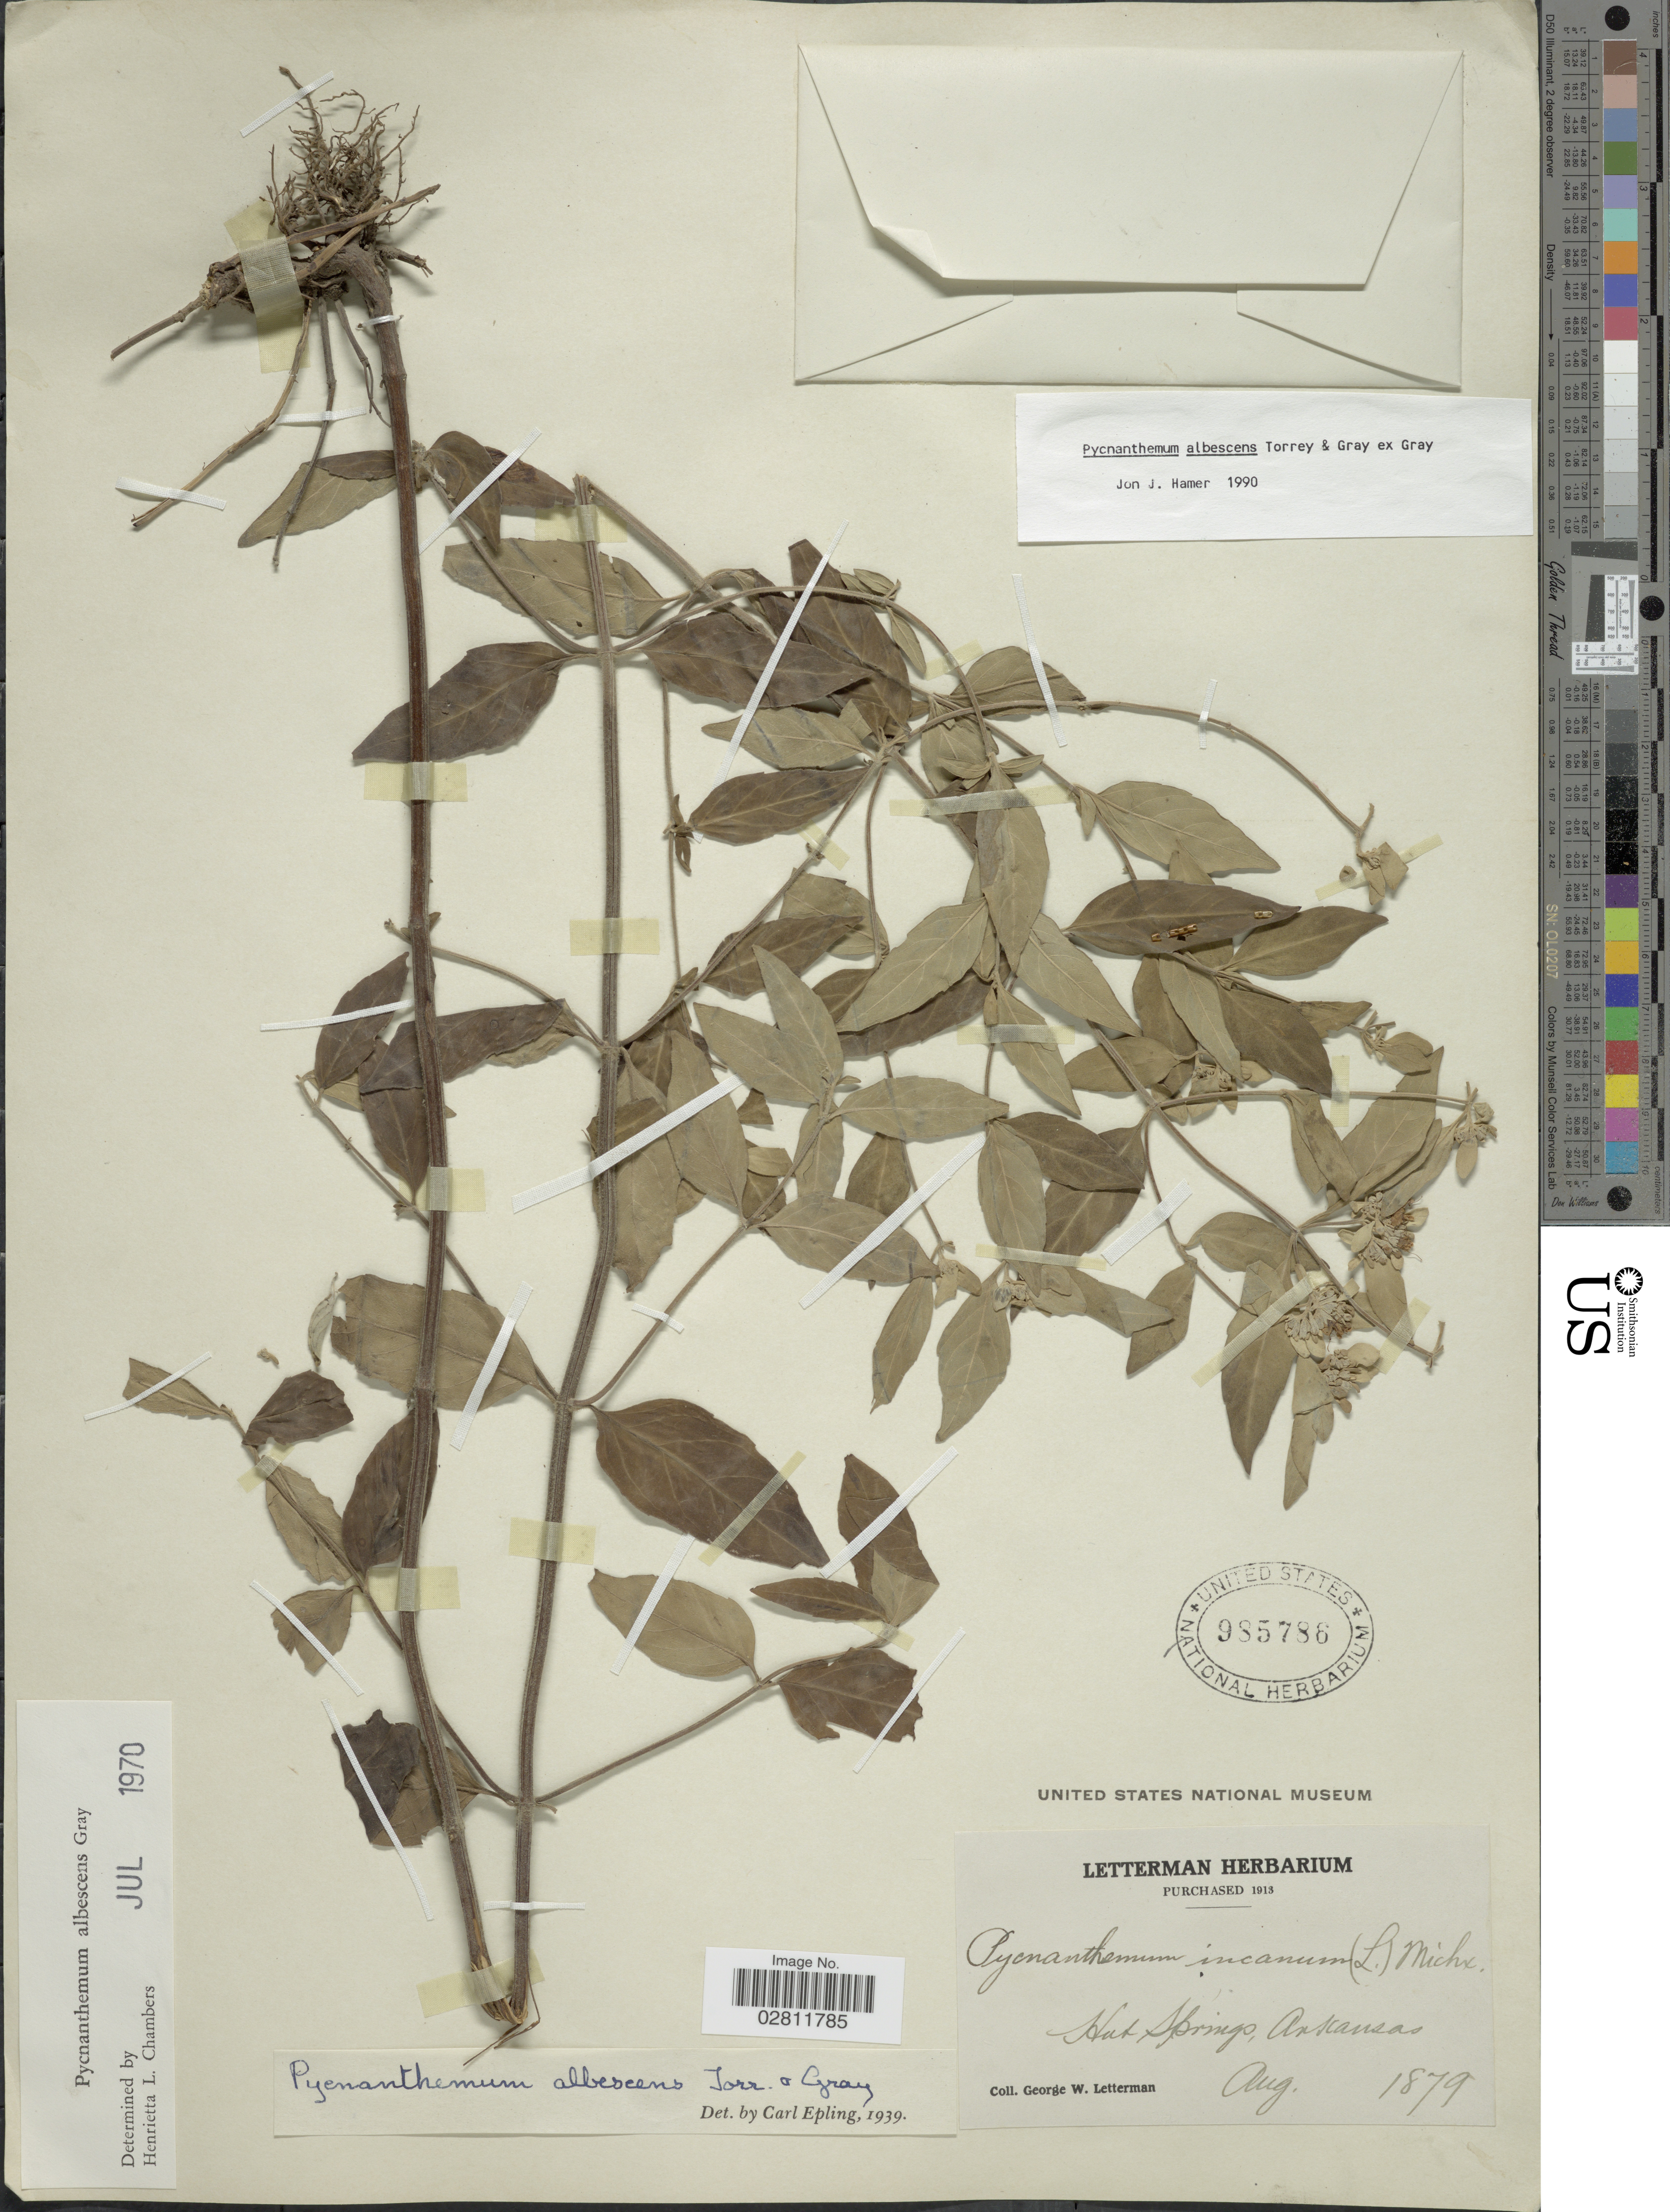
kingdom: Plantae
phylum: Tracheophyta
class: Magnoliopsida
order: Lamiales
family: Lamiaceae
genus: Pycnanthemum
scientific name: Pycnanthemum albescens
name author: Torr. & A. Gray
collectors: G. W. Letterman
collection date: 1879-08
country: United States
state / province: Arkansas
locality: Hot Springs.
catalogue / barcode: US 985786